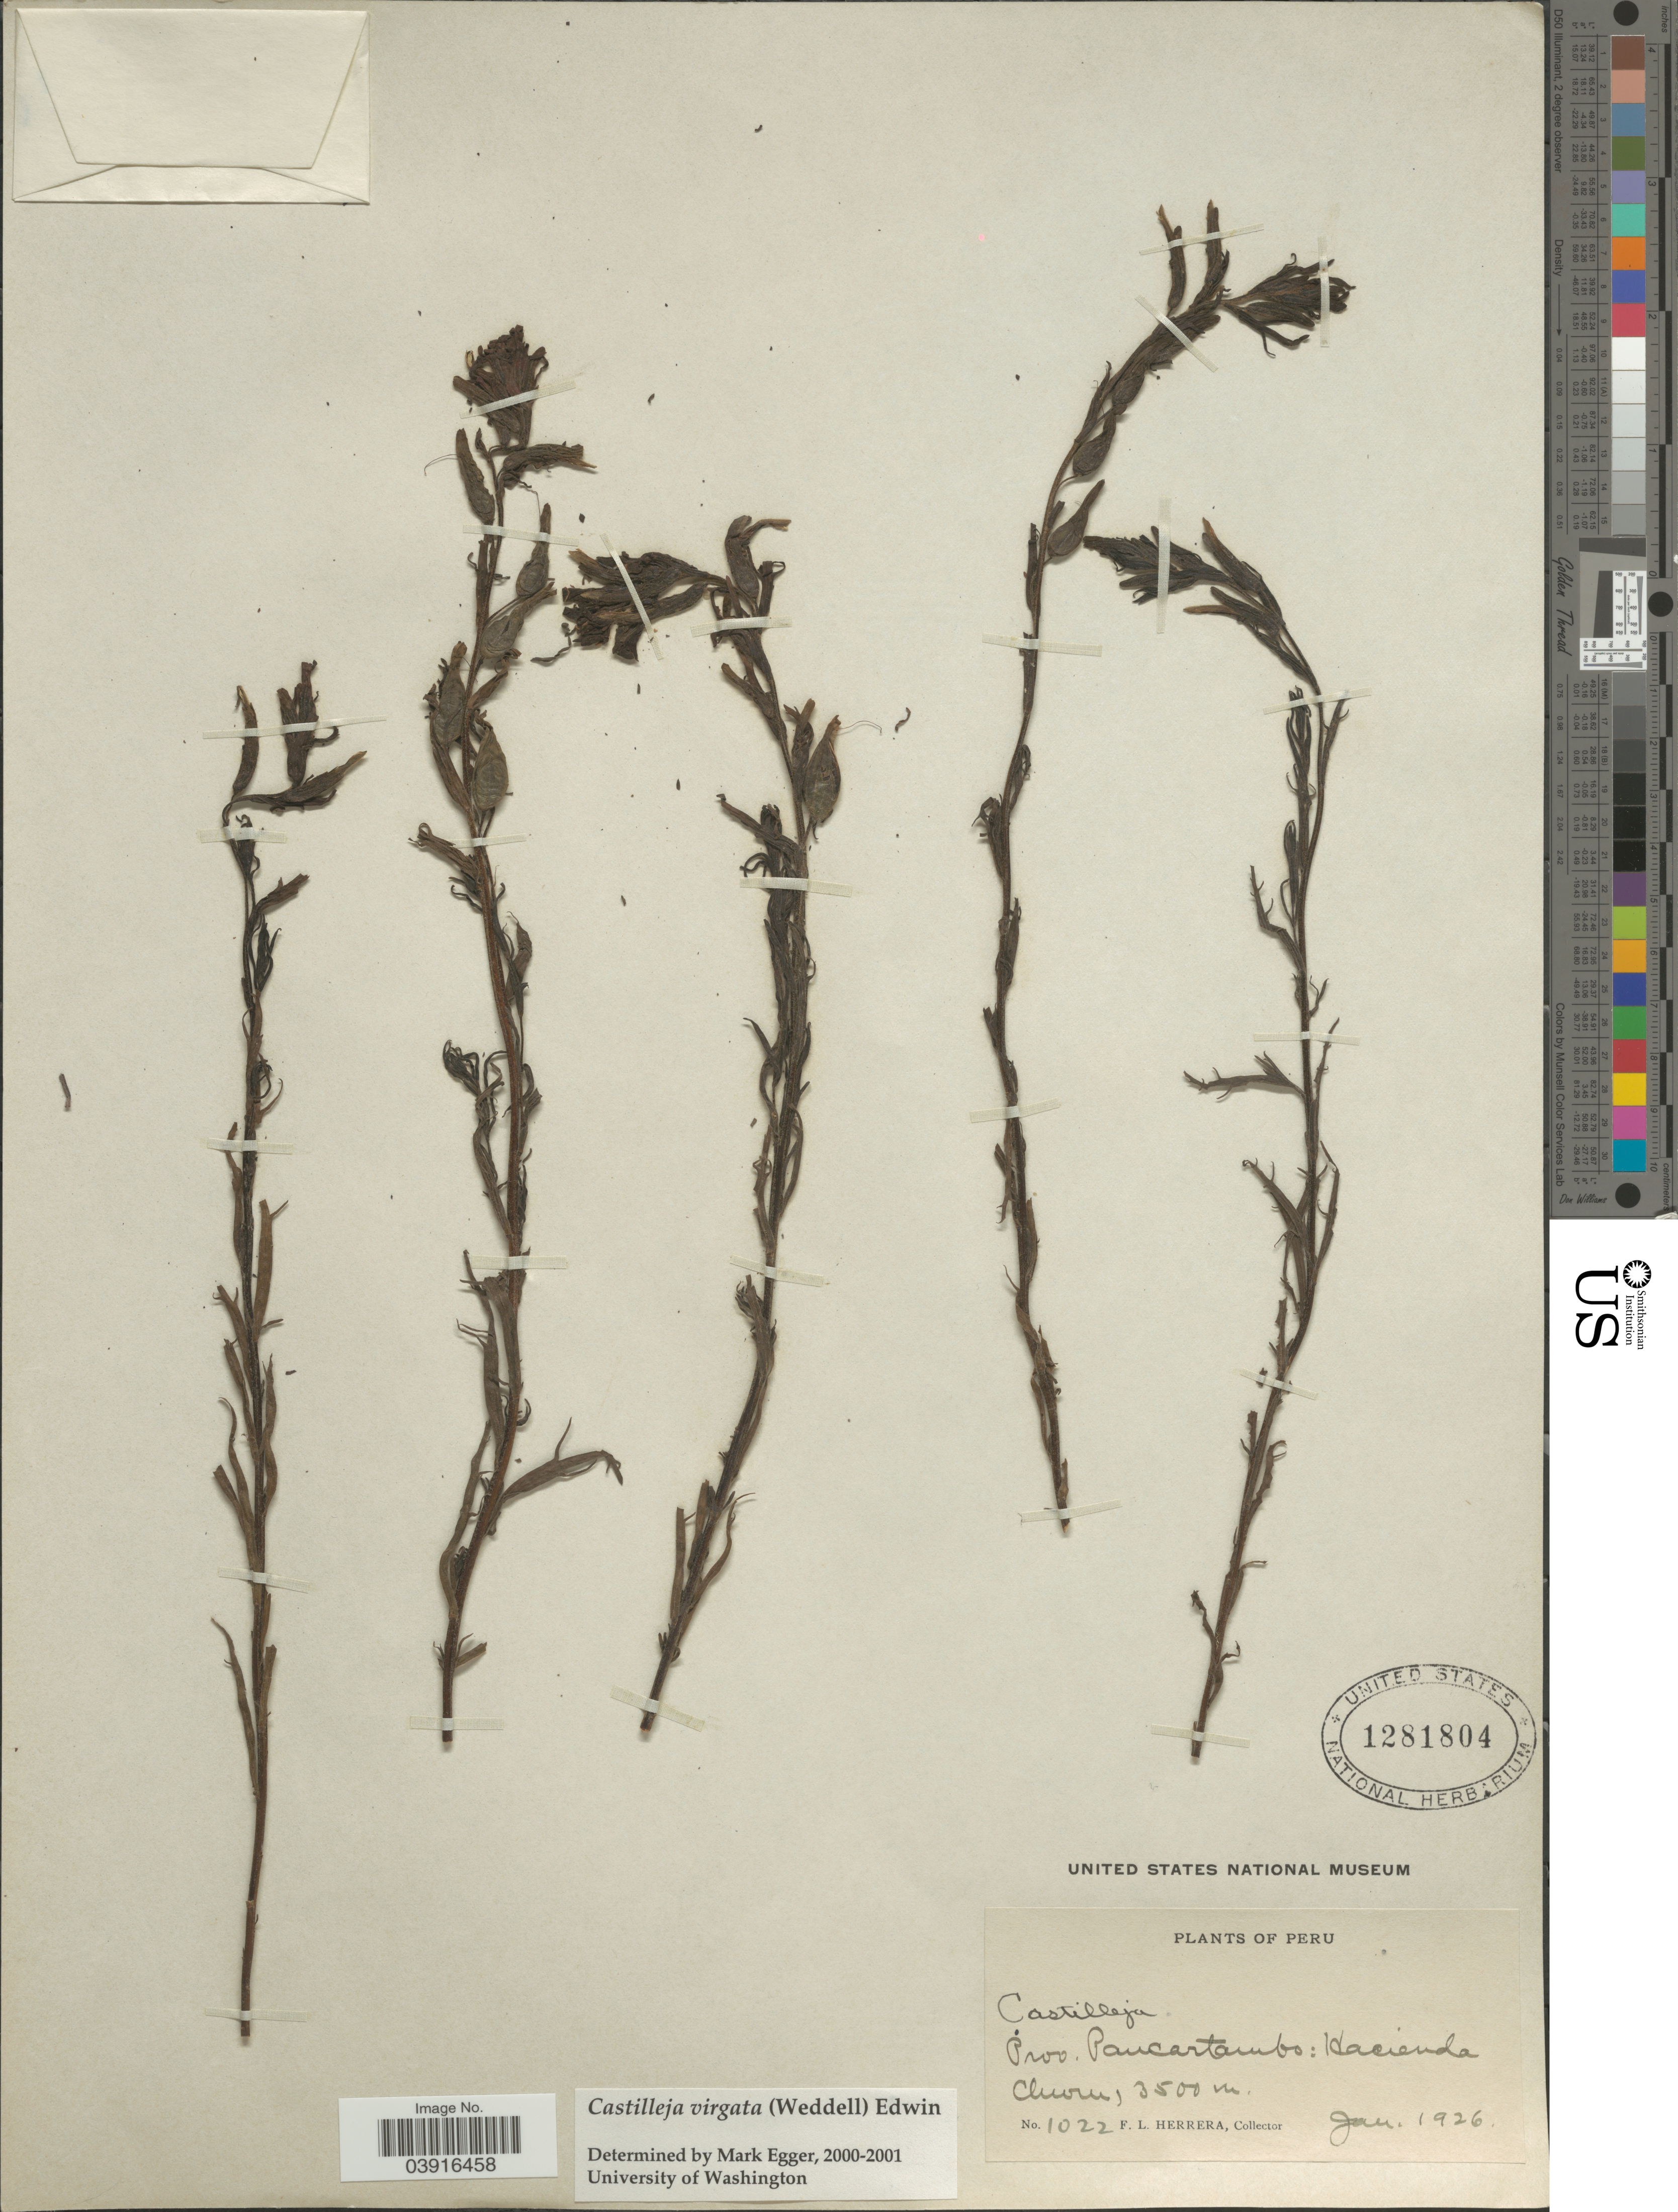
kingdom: Plantae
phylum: Tracheophyta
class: Magnoliopsida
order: Lamiales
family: Orobanchaceae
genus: Castilleja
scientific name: Castilleja virgata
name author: (Wedd.) Edwin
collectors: F. L. Herrera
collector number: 1022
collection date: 1926-01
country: Peru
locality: Prov. Paucartambo: Hacienda Churu.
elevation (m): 3500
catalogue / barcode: US 1281804